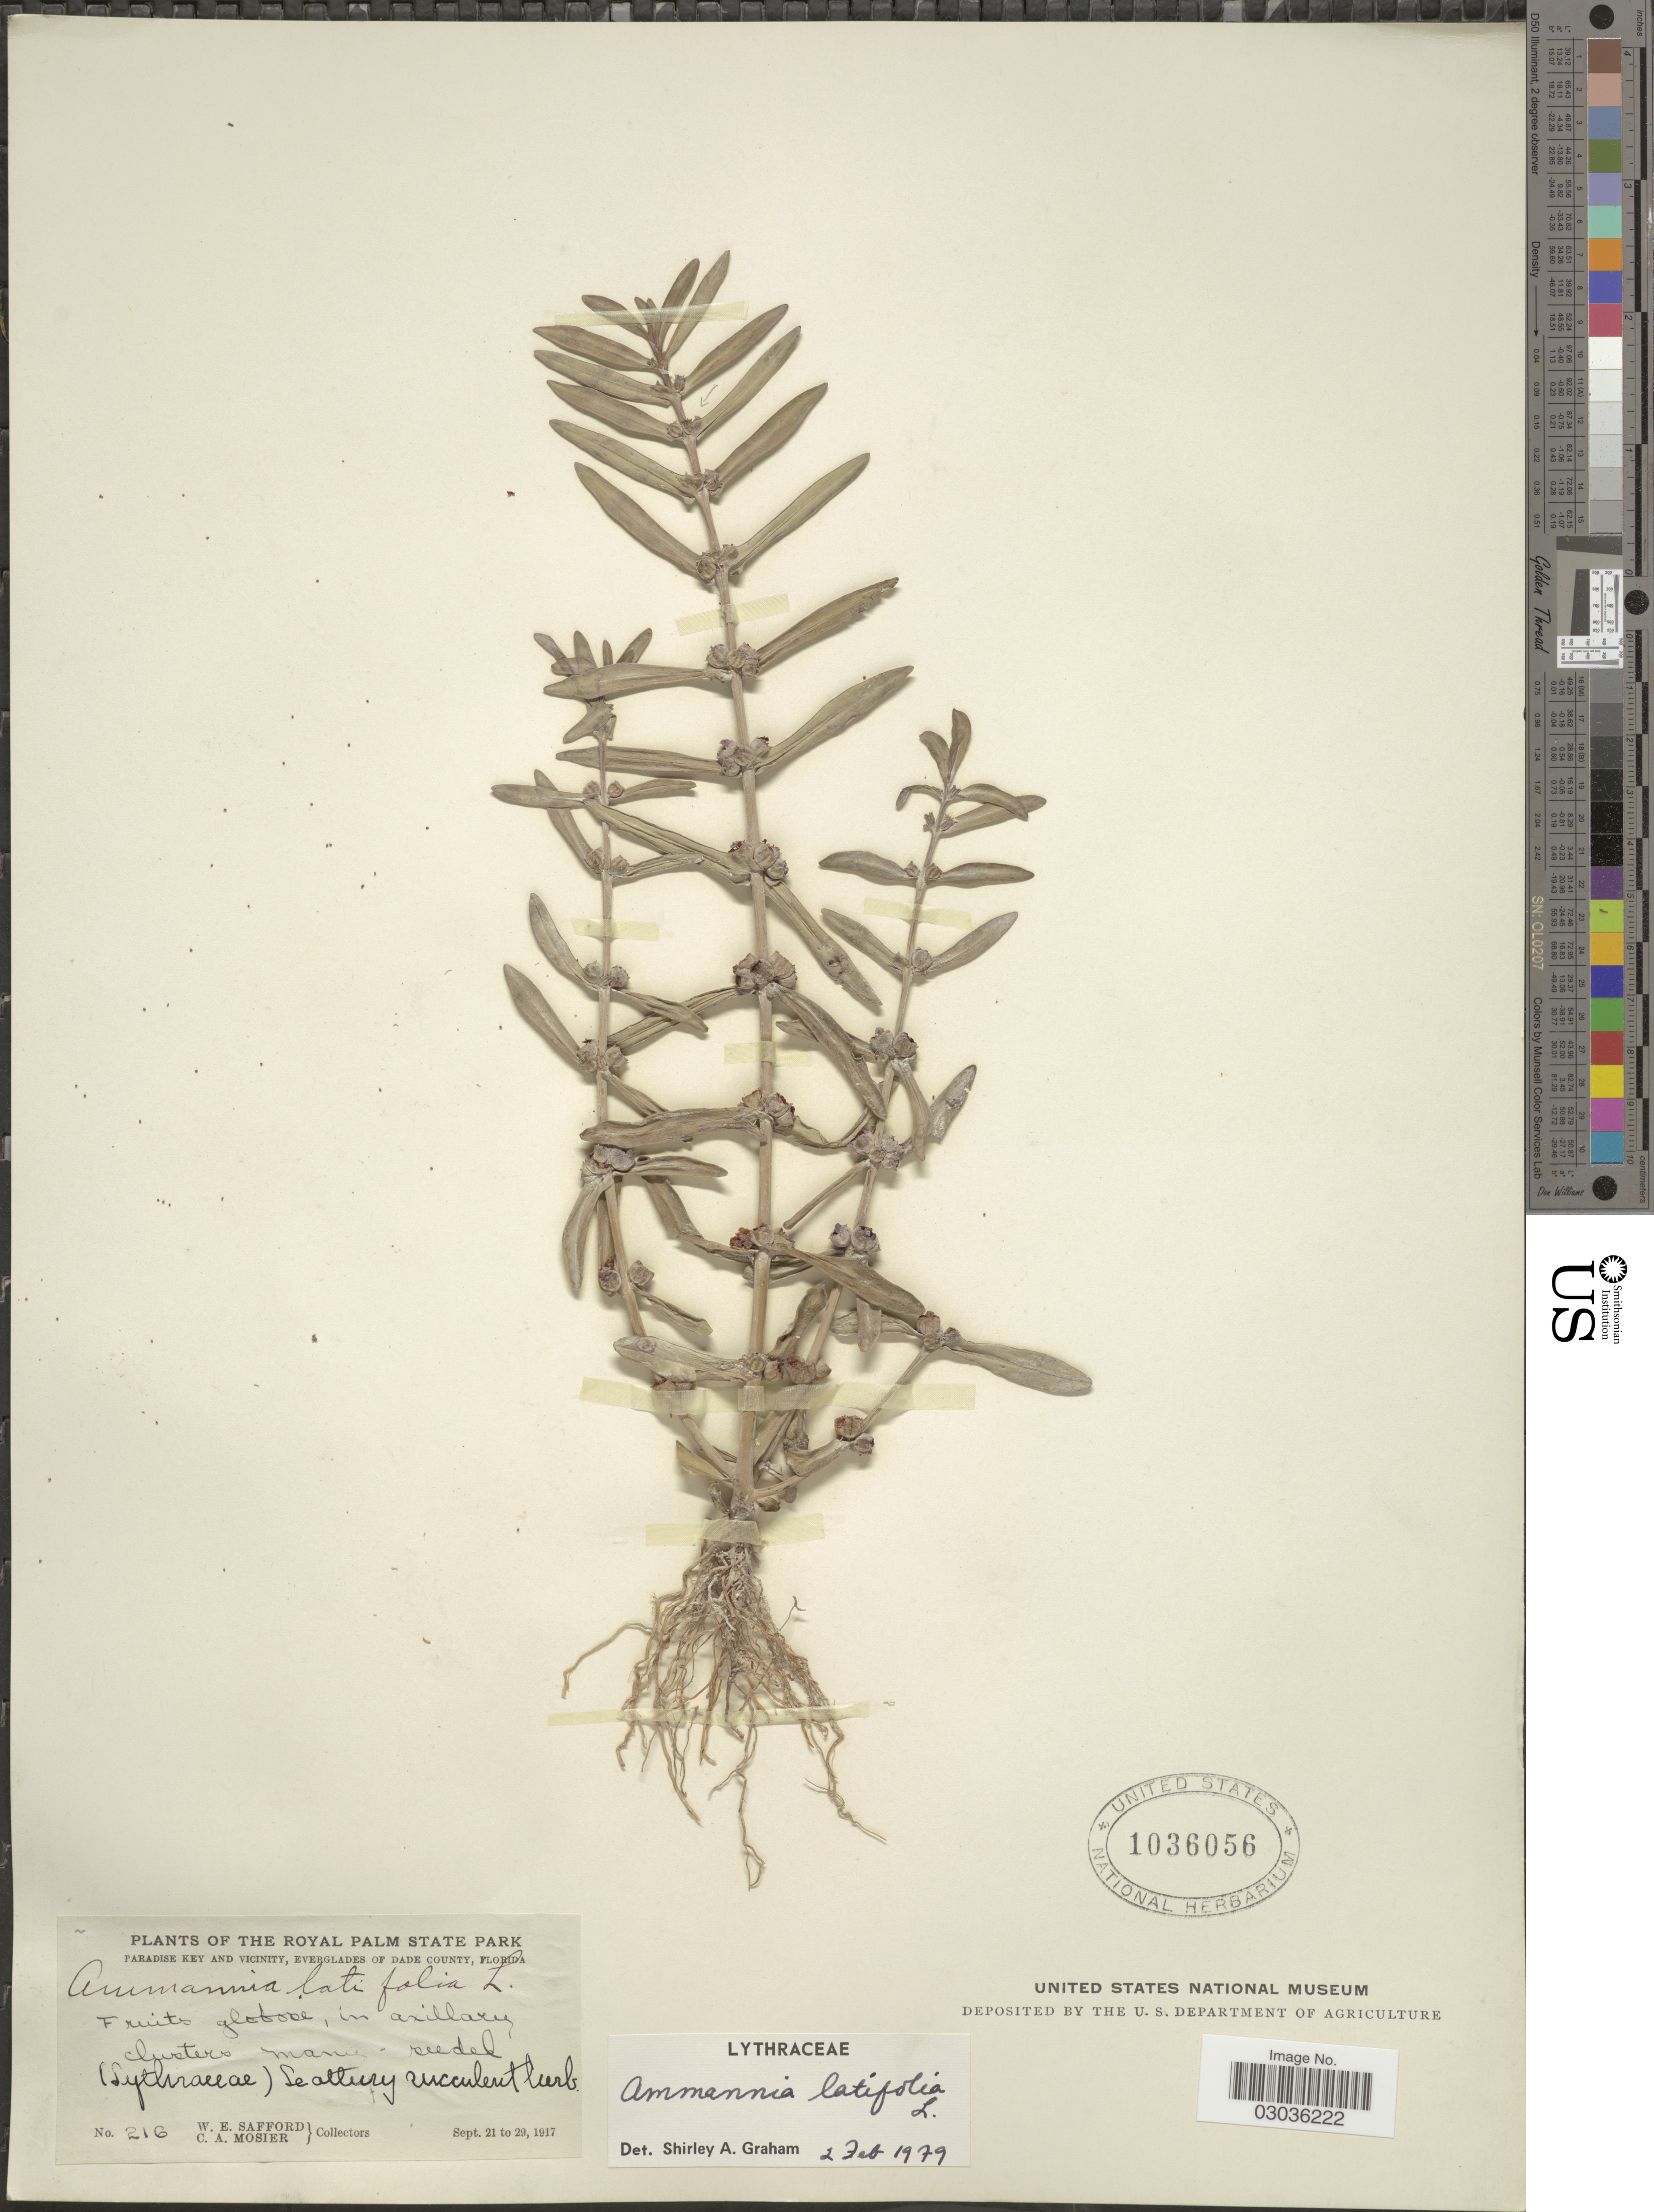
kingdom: Plantae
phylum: Tracheophyta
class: Magnoliopsida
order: Myrtales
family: Lythraceae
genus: Ammannia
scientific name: Ammannia latifolia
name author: L.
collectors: W. E. Safford & C. A. Mosier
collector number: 216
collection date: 1917-09-21/1917-09-29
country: United States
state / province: Florida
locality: The Royal Palm State Park, Paradise Key and Vicinity, Everglades of Dade County.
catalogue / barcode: US 1036056